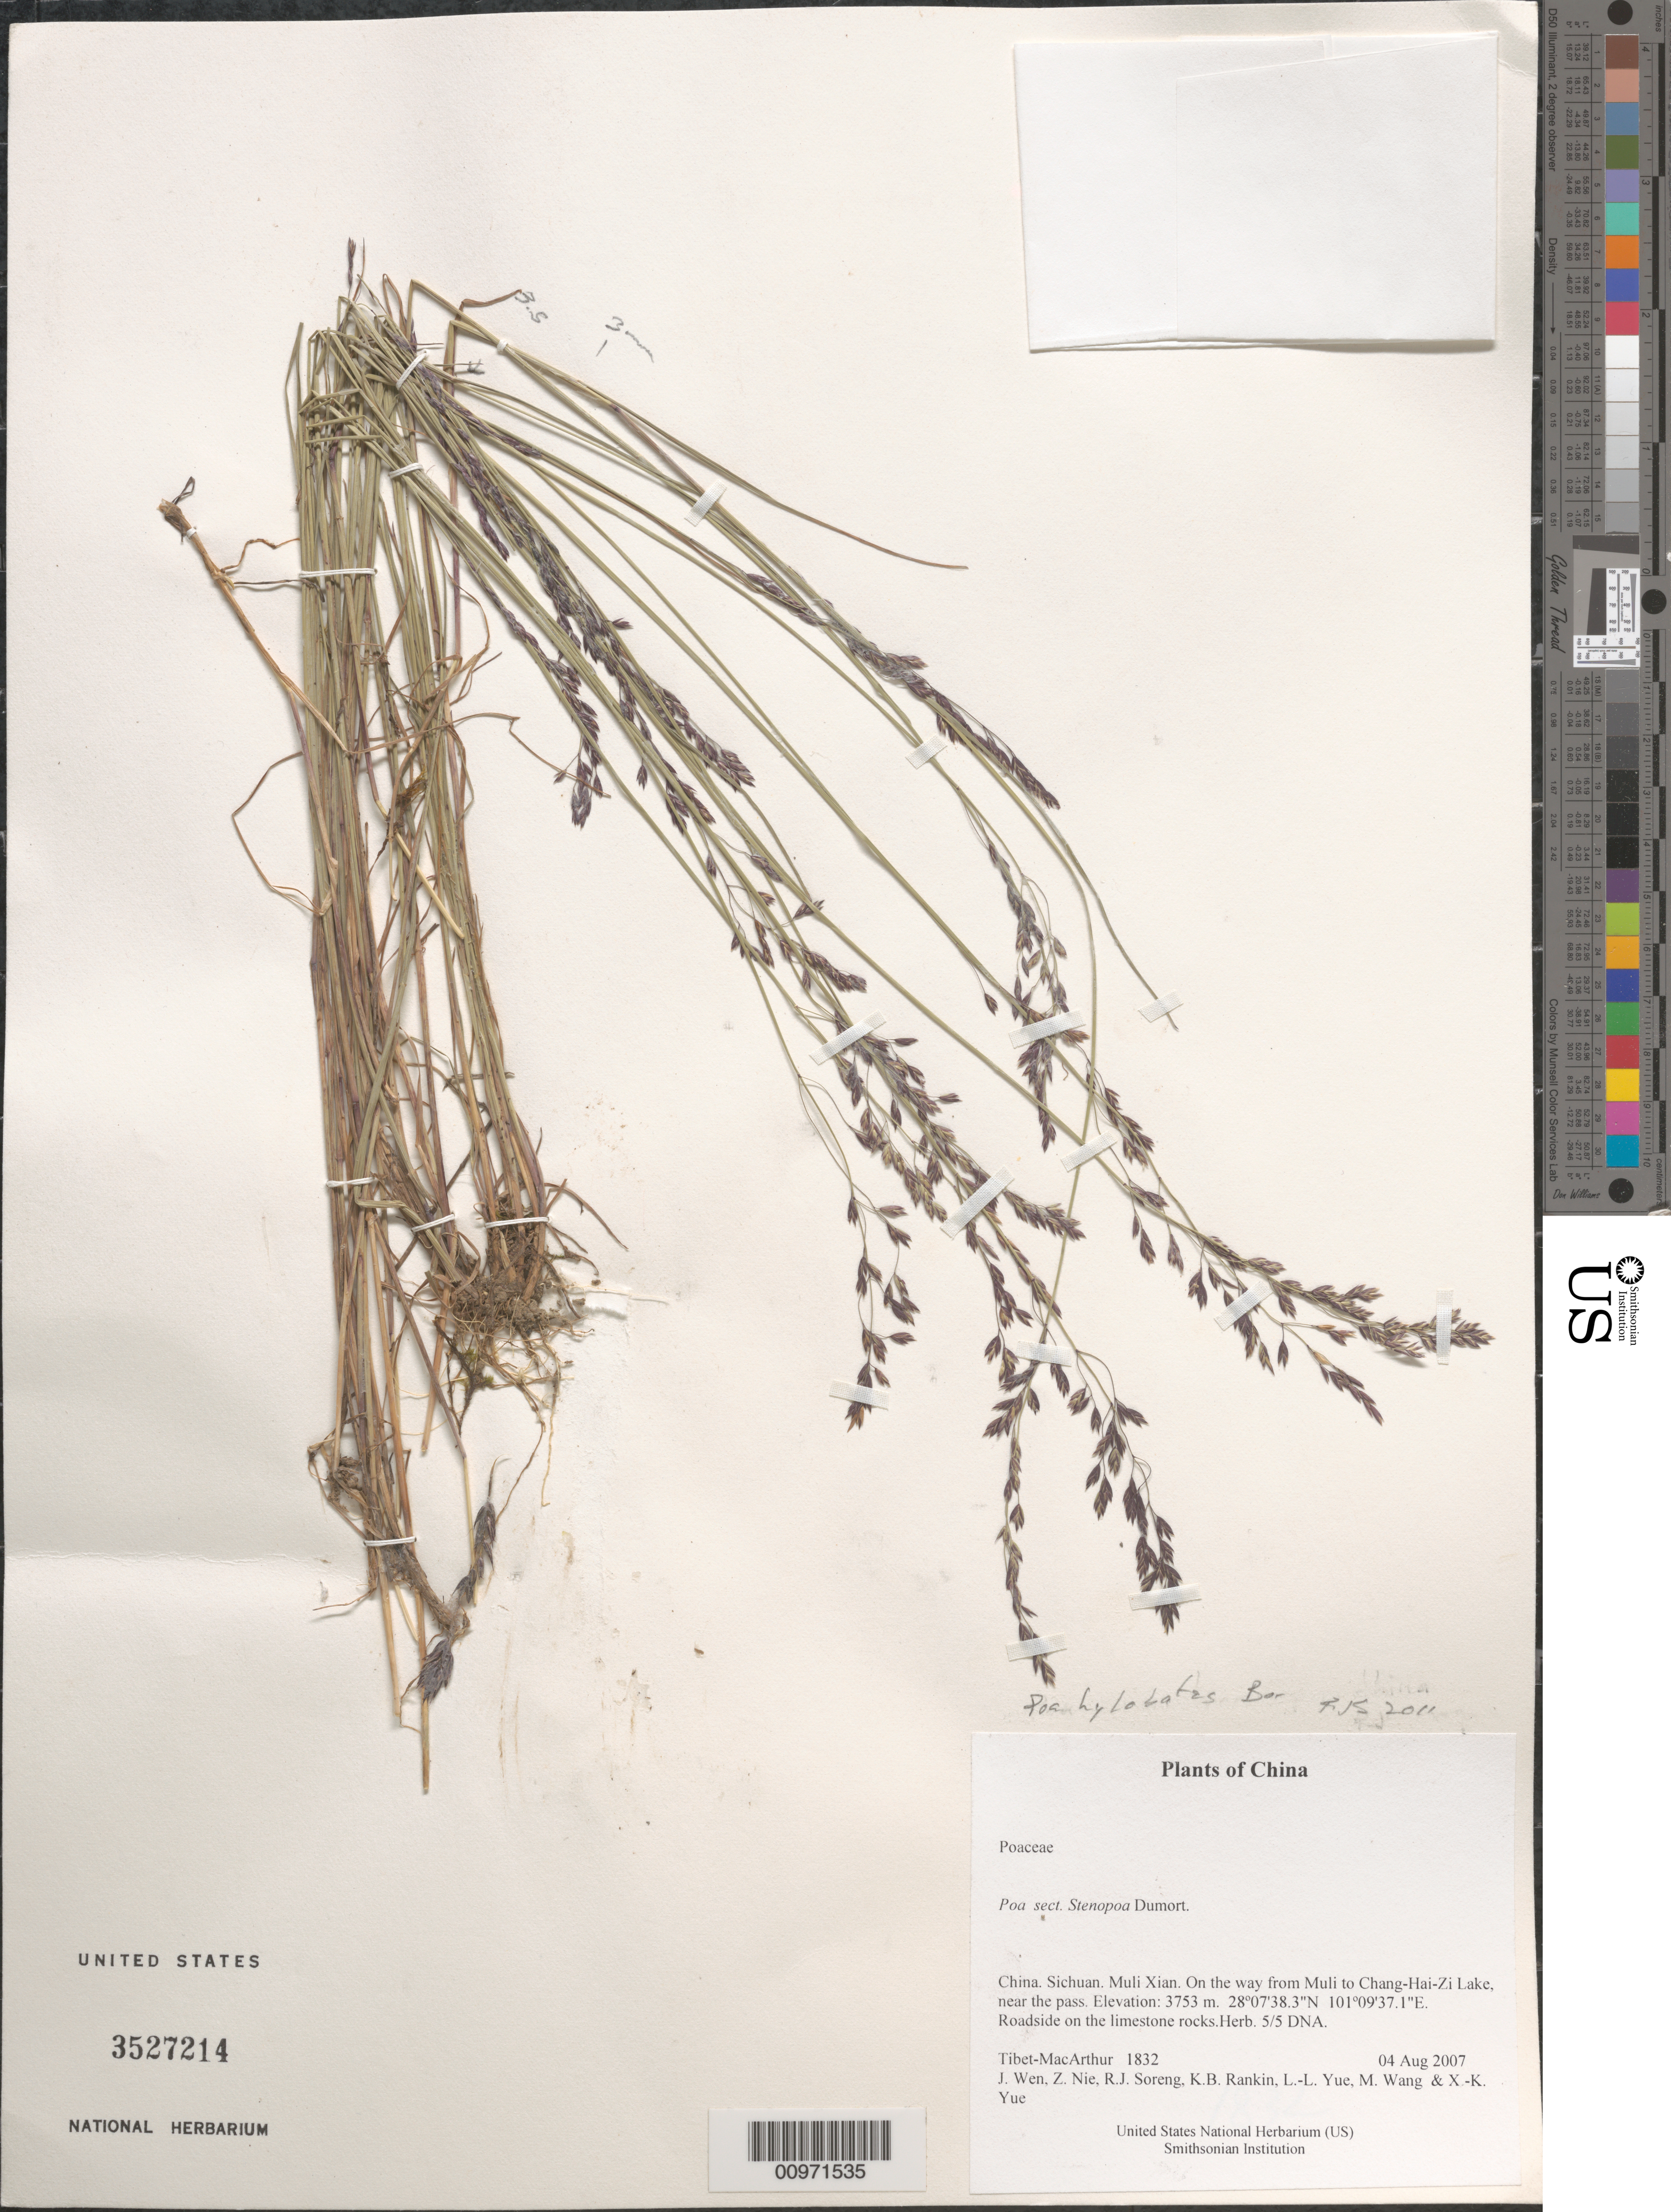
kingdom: Plantae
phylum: Tracheophyta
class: Liliopsida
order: Poales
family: Poaceae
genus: Poa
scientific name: Poa araratica subsp. ianthina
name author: (Keng ex Shan Chen) Olonova & G.H. Zhu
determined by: Soreng, Robert J., Research Associate (BOT), Smithsonian Institution - National Museum of Natural History (UNITED STATES)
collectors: Tibet-MacArthur, J. Wen, Z. Nie, R. J. Soreng, K. Rankin, L. Yue, M. Wang & X. Yue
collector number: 1832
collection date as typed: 04 Aug 2007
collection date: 2007-08-04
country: China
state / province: Sichuan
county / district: Muli Xian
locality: On the way from Muli to Chang-Hai-Zi Lake, near the pass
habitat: Roadside on the limestone rocks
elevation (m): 3753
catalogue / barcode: US 3527214